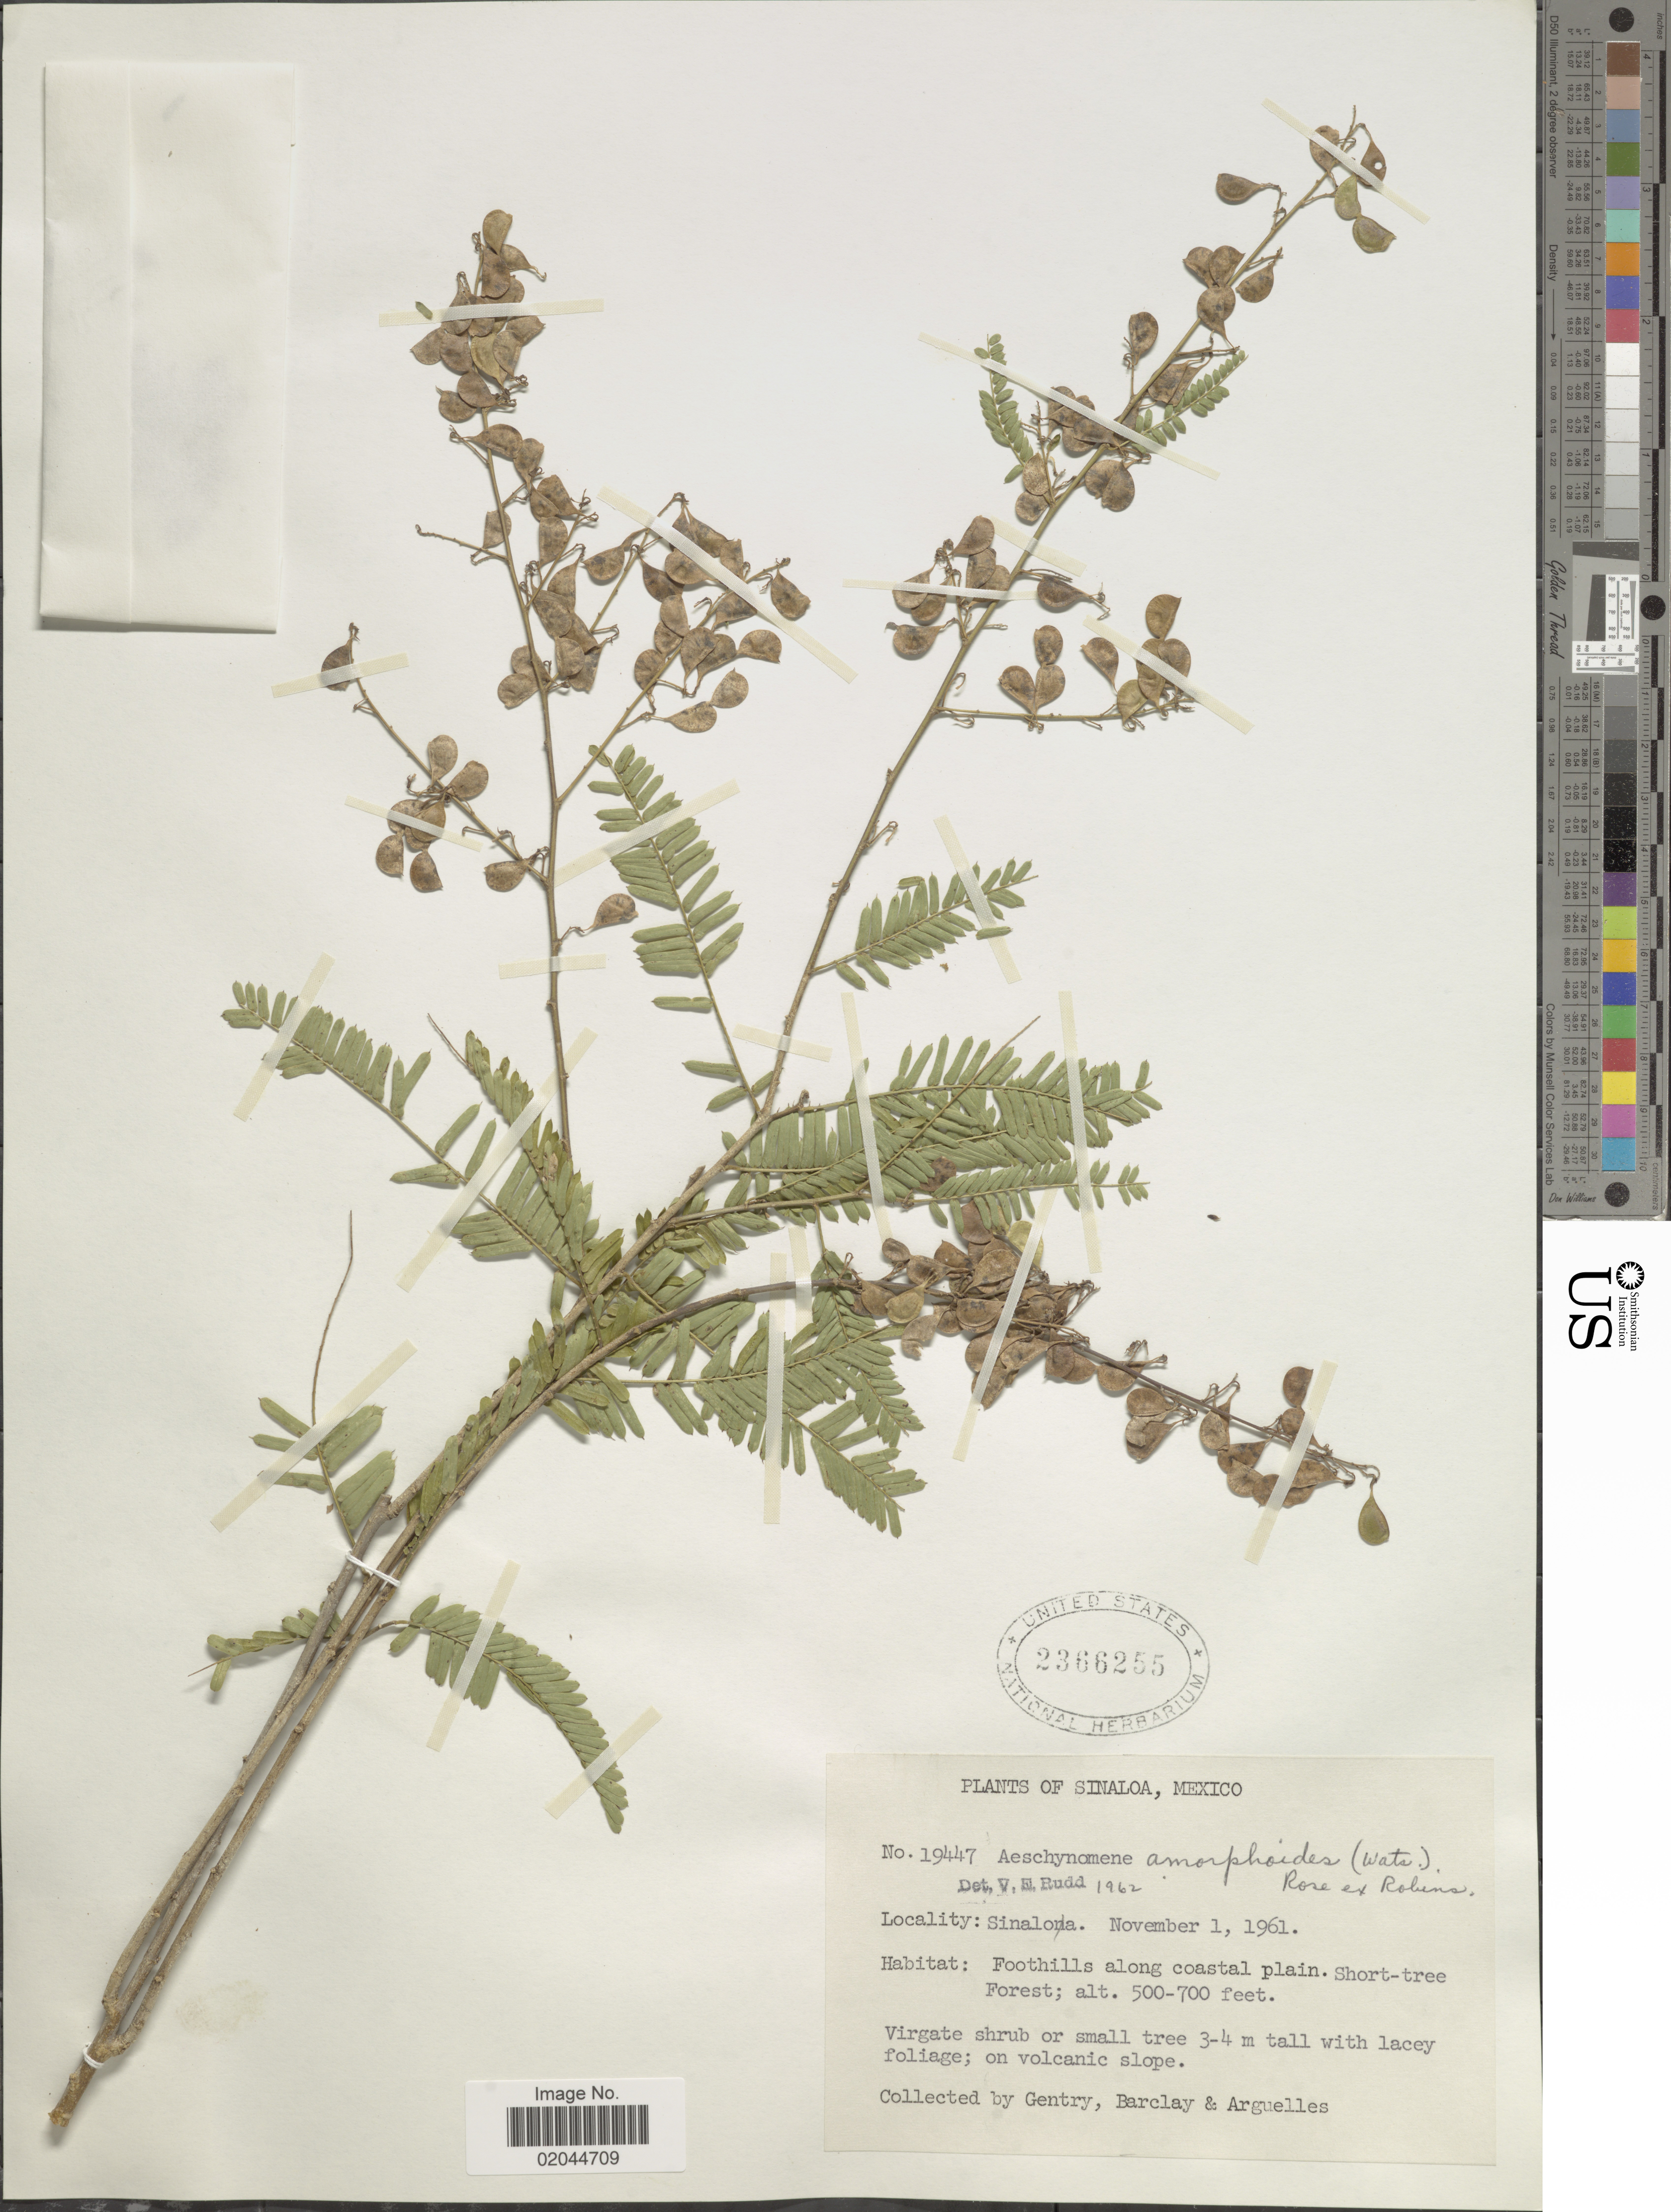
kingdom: Plantae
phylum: Tracheophyta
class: Magnoliopsida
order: Fabales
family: Fabaceae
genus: Aeschynomene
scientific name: Aeschynomene amorphoides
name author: (S. Watson) Rose ex B.L. Rob.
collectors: Gentry, --, -- Barclay & Arguelles, --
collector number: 19447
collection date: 1961-11-01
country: Mexico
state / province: Sinaloa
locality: Foothills along coastal plain, on volcanic slope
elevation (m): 152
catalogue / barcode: US 2366255